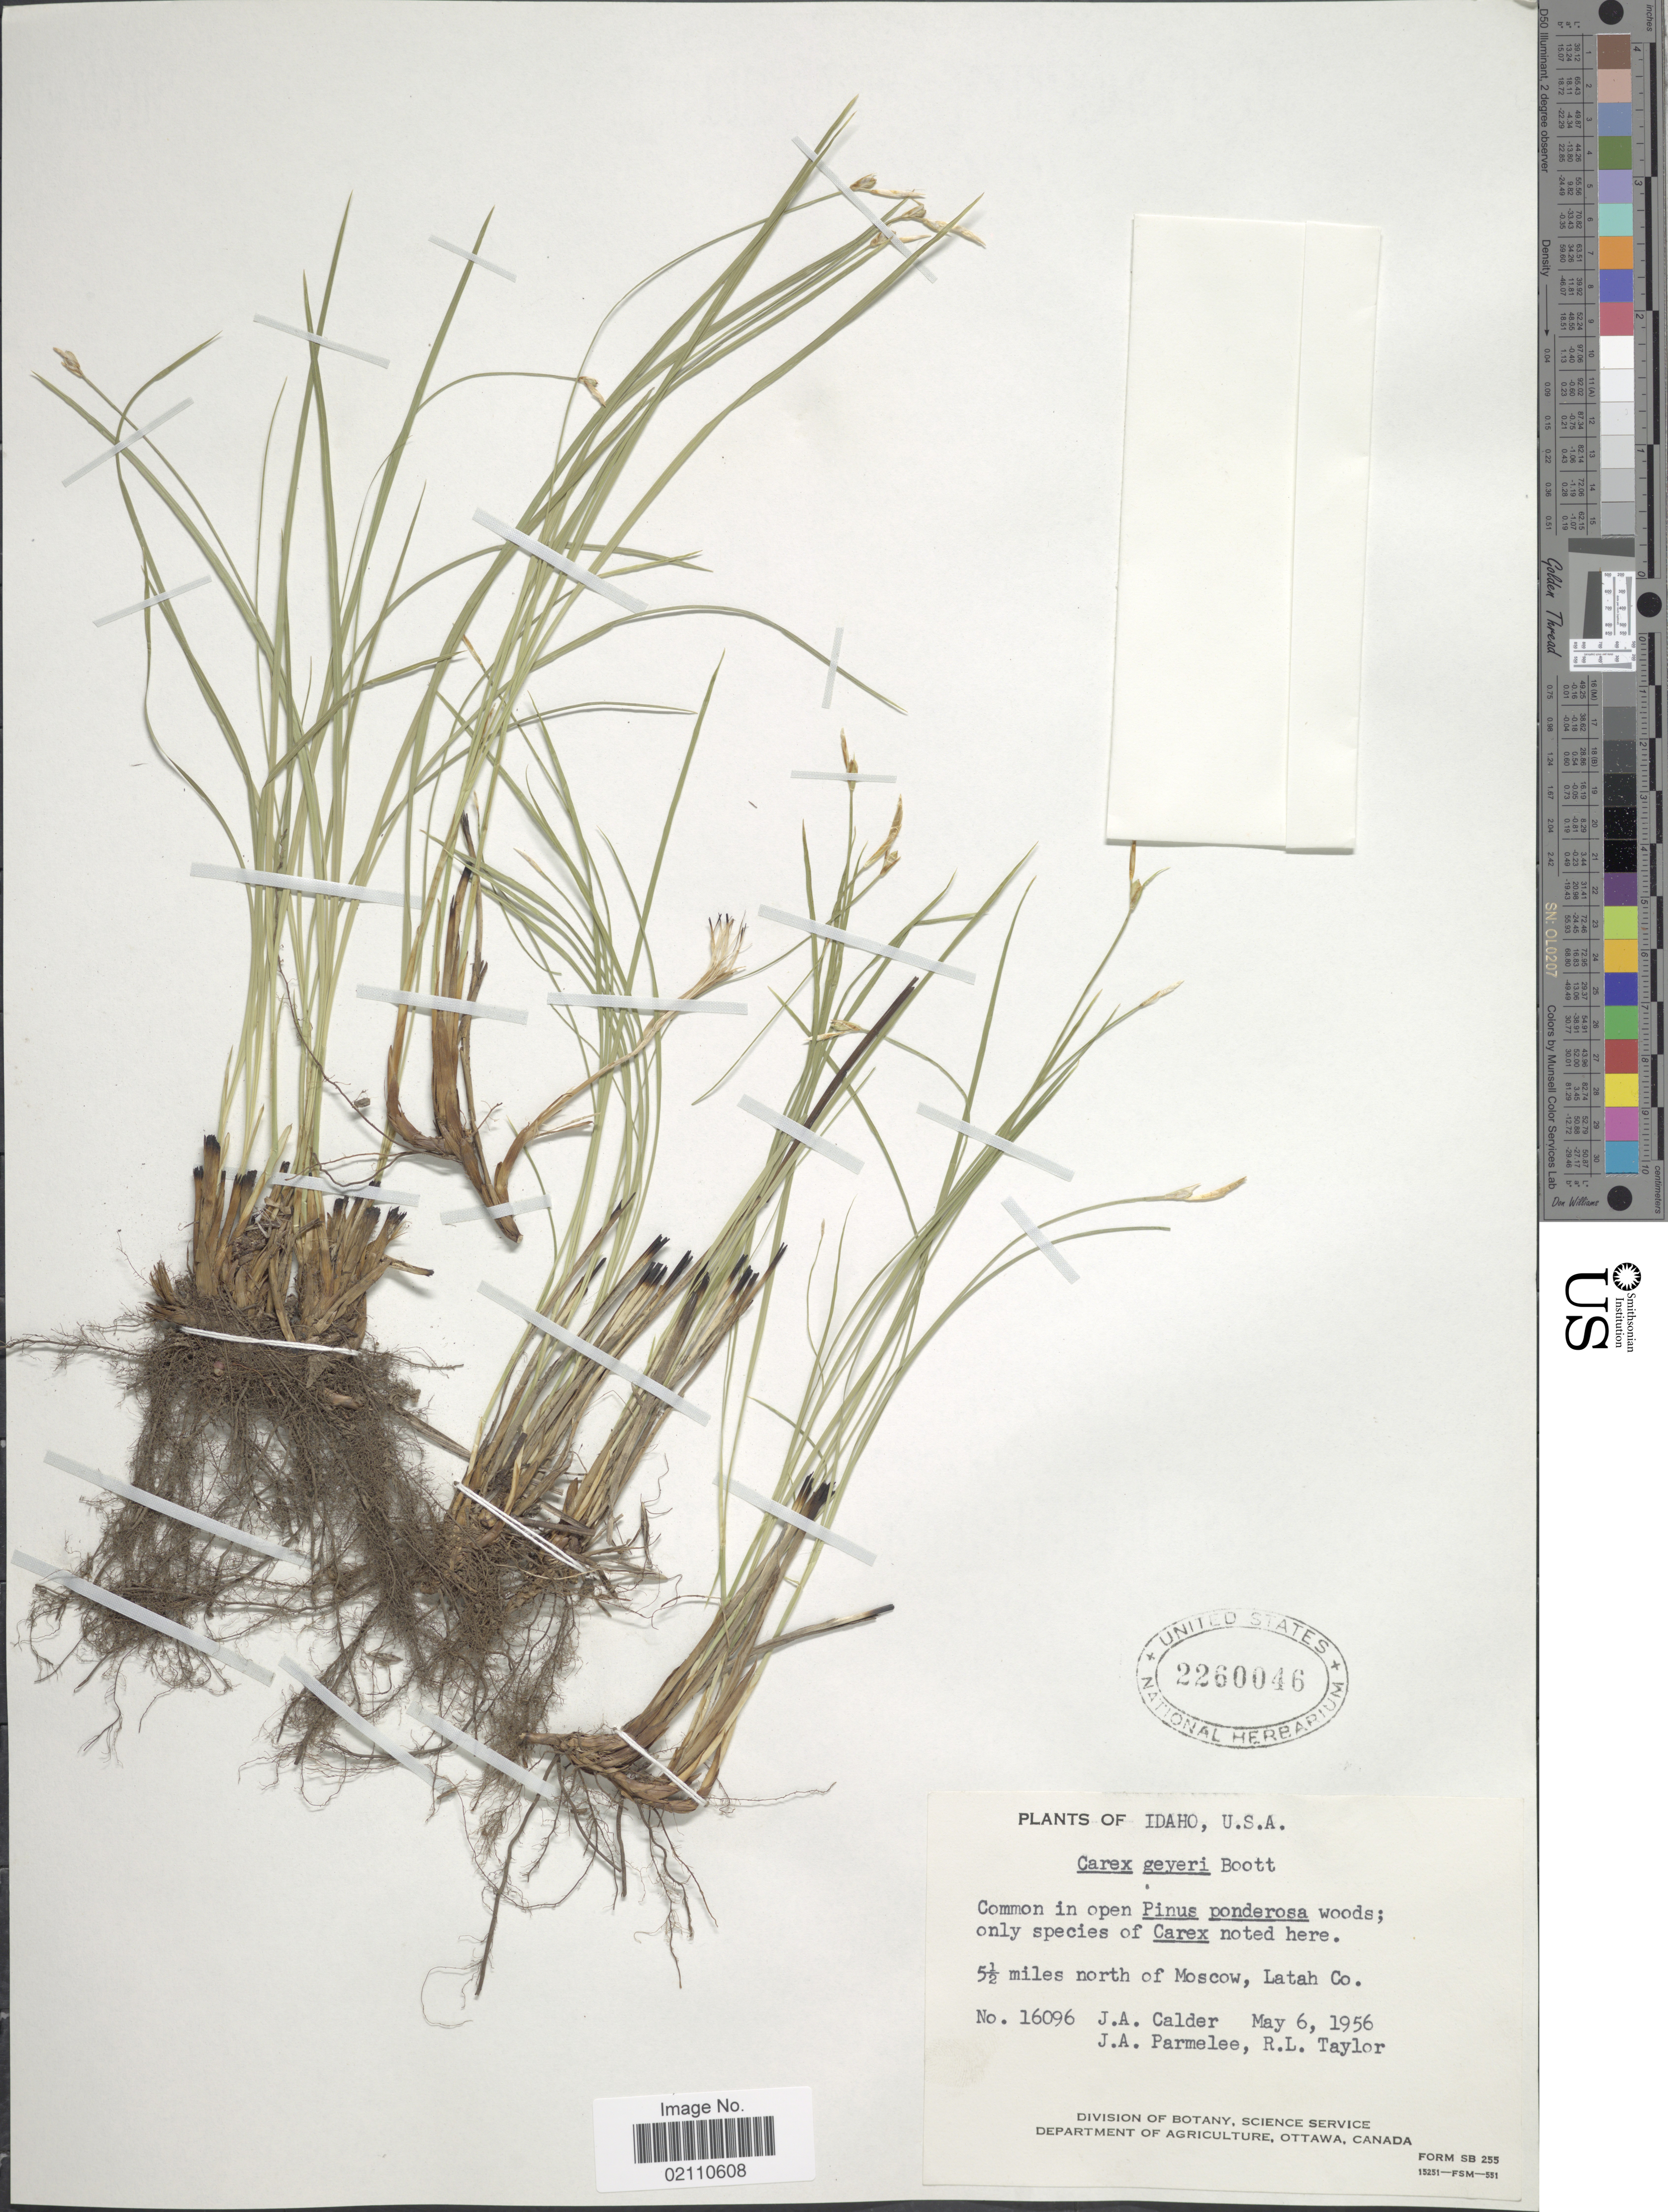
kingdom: Plantae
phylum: Tracheophyta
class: Liliopsida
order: Poales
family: Cyperaceae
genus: Carex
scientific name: Carex geyeri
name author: Boott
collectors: J. A. Calder, J. A. Parmelee & R. Taylor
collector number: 16096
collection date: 1956-05-06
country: United States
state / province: Idaho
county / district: Latah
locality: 5 1/2 miles N of Moscow.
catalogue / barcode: US 2260046